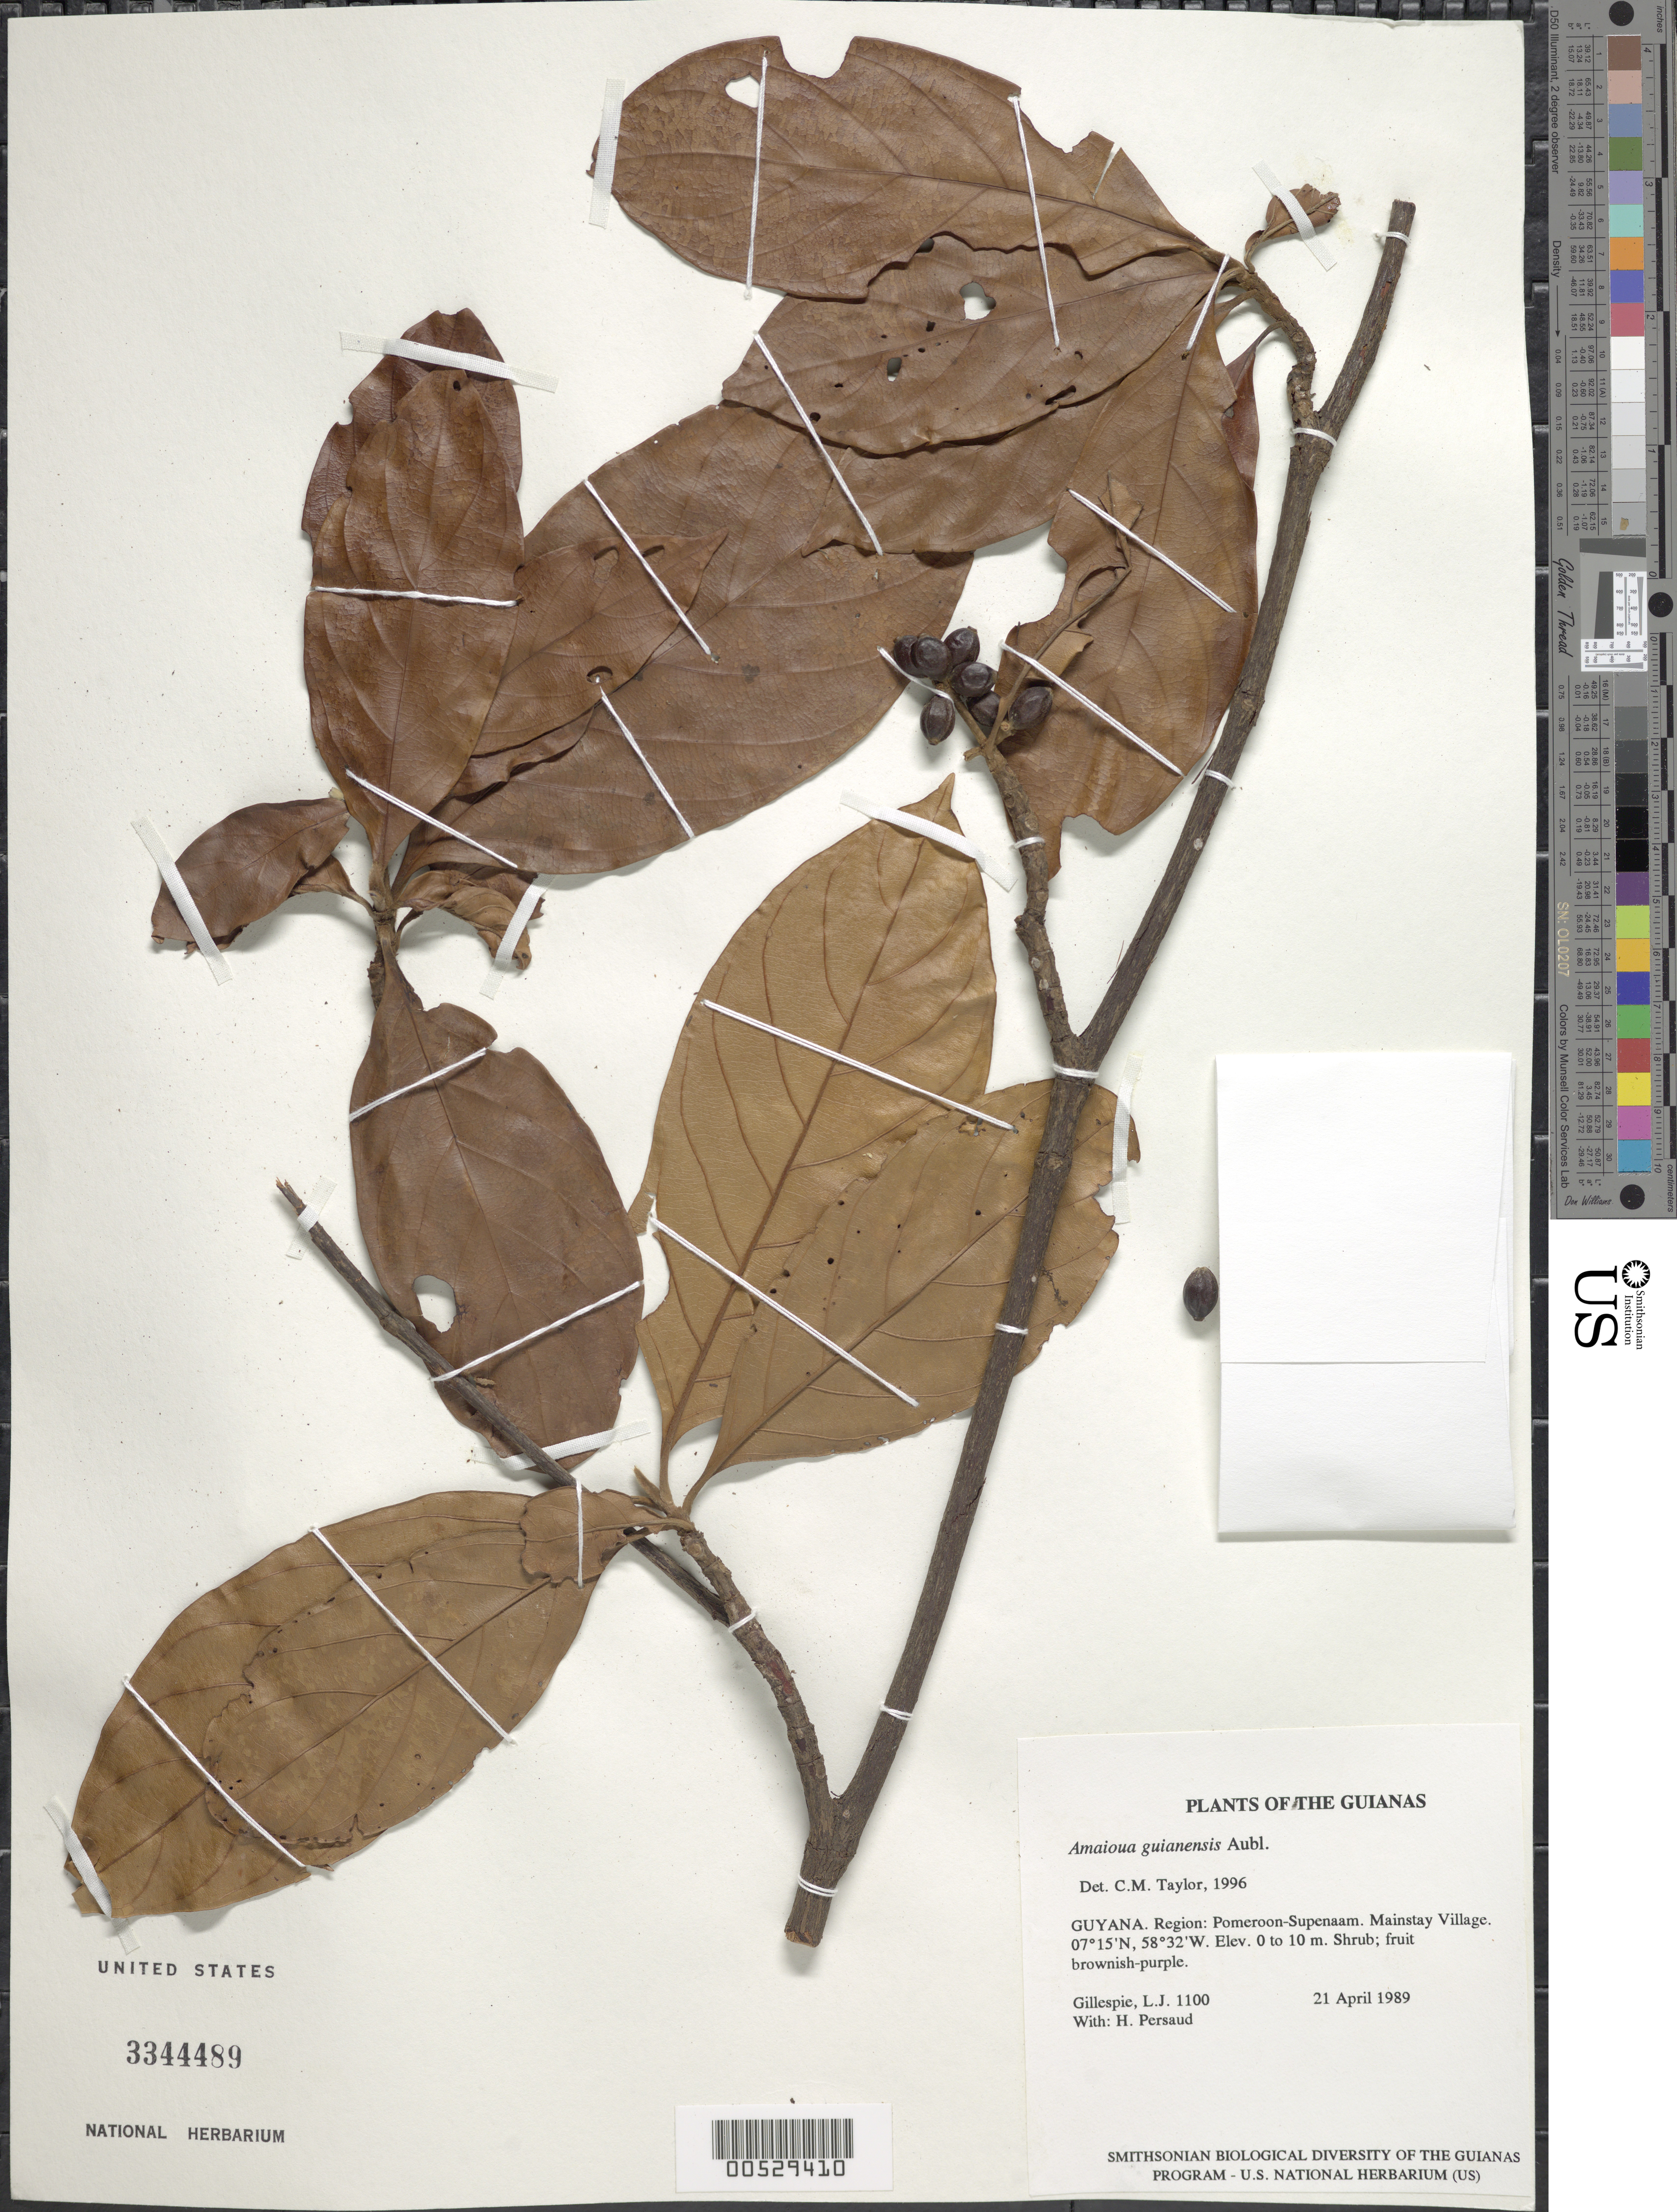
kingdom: Plantae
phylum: Tracheophyta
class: Magnoliopsida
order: Gentianales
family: Rubiaceae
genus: Amaioua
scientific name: Amaioua guianensis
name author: Aubl.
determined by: Taylor, Charlotte M.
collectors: L. J. Gillespie & H. Persaud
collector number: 1100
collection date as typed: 21 April 1989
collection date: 1989-04-21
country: Guyana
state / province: Pomeroon-Supenaam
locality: Mainstay Village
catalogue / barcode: US 3344489